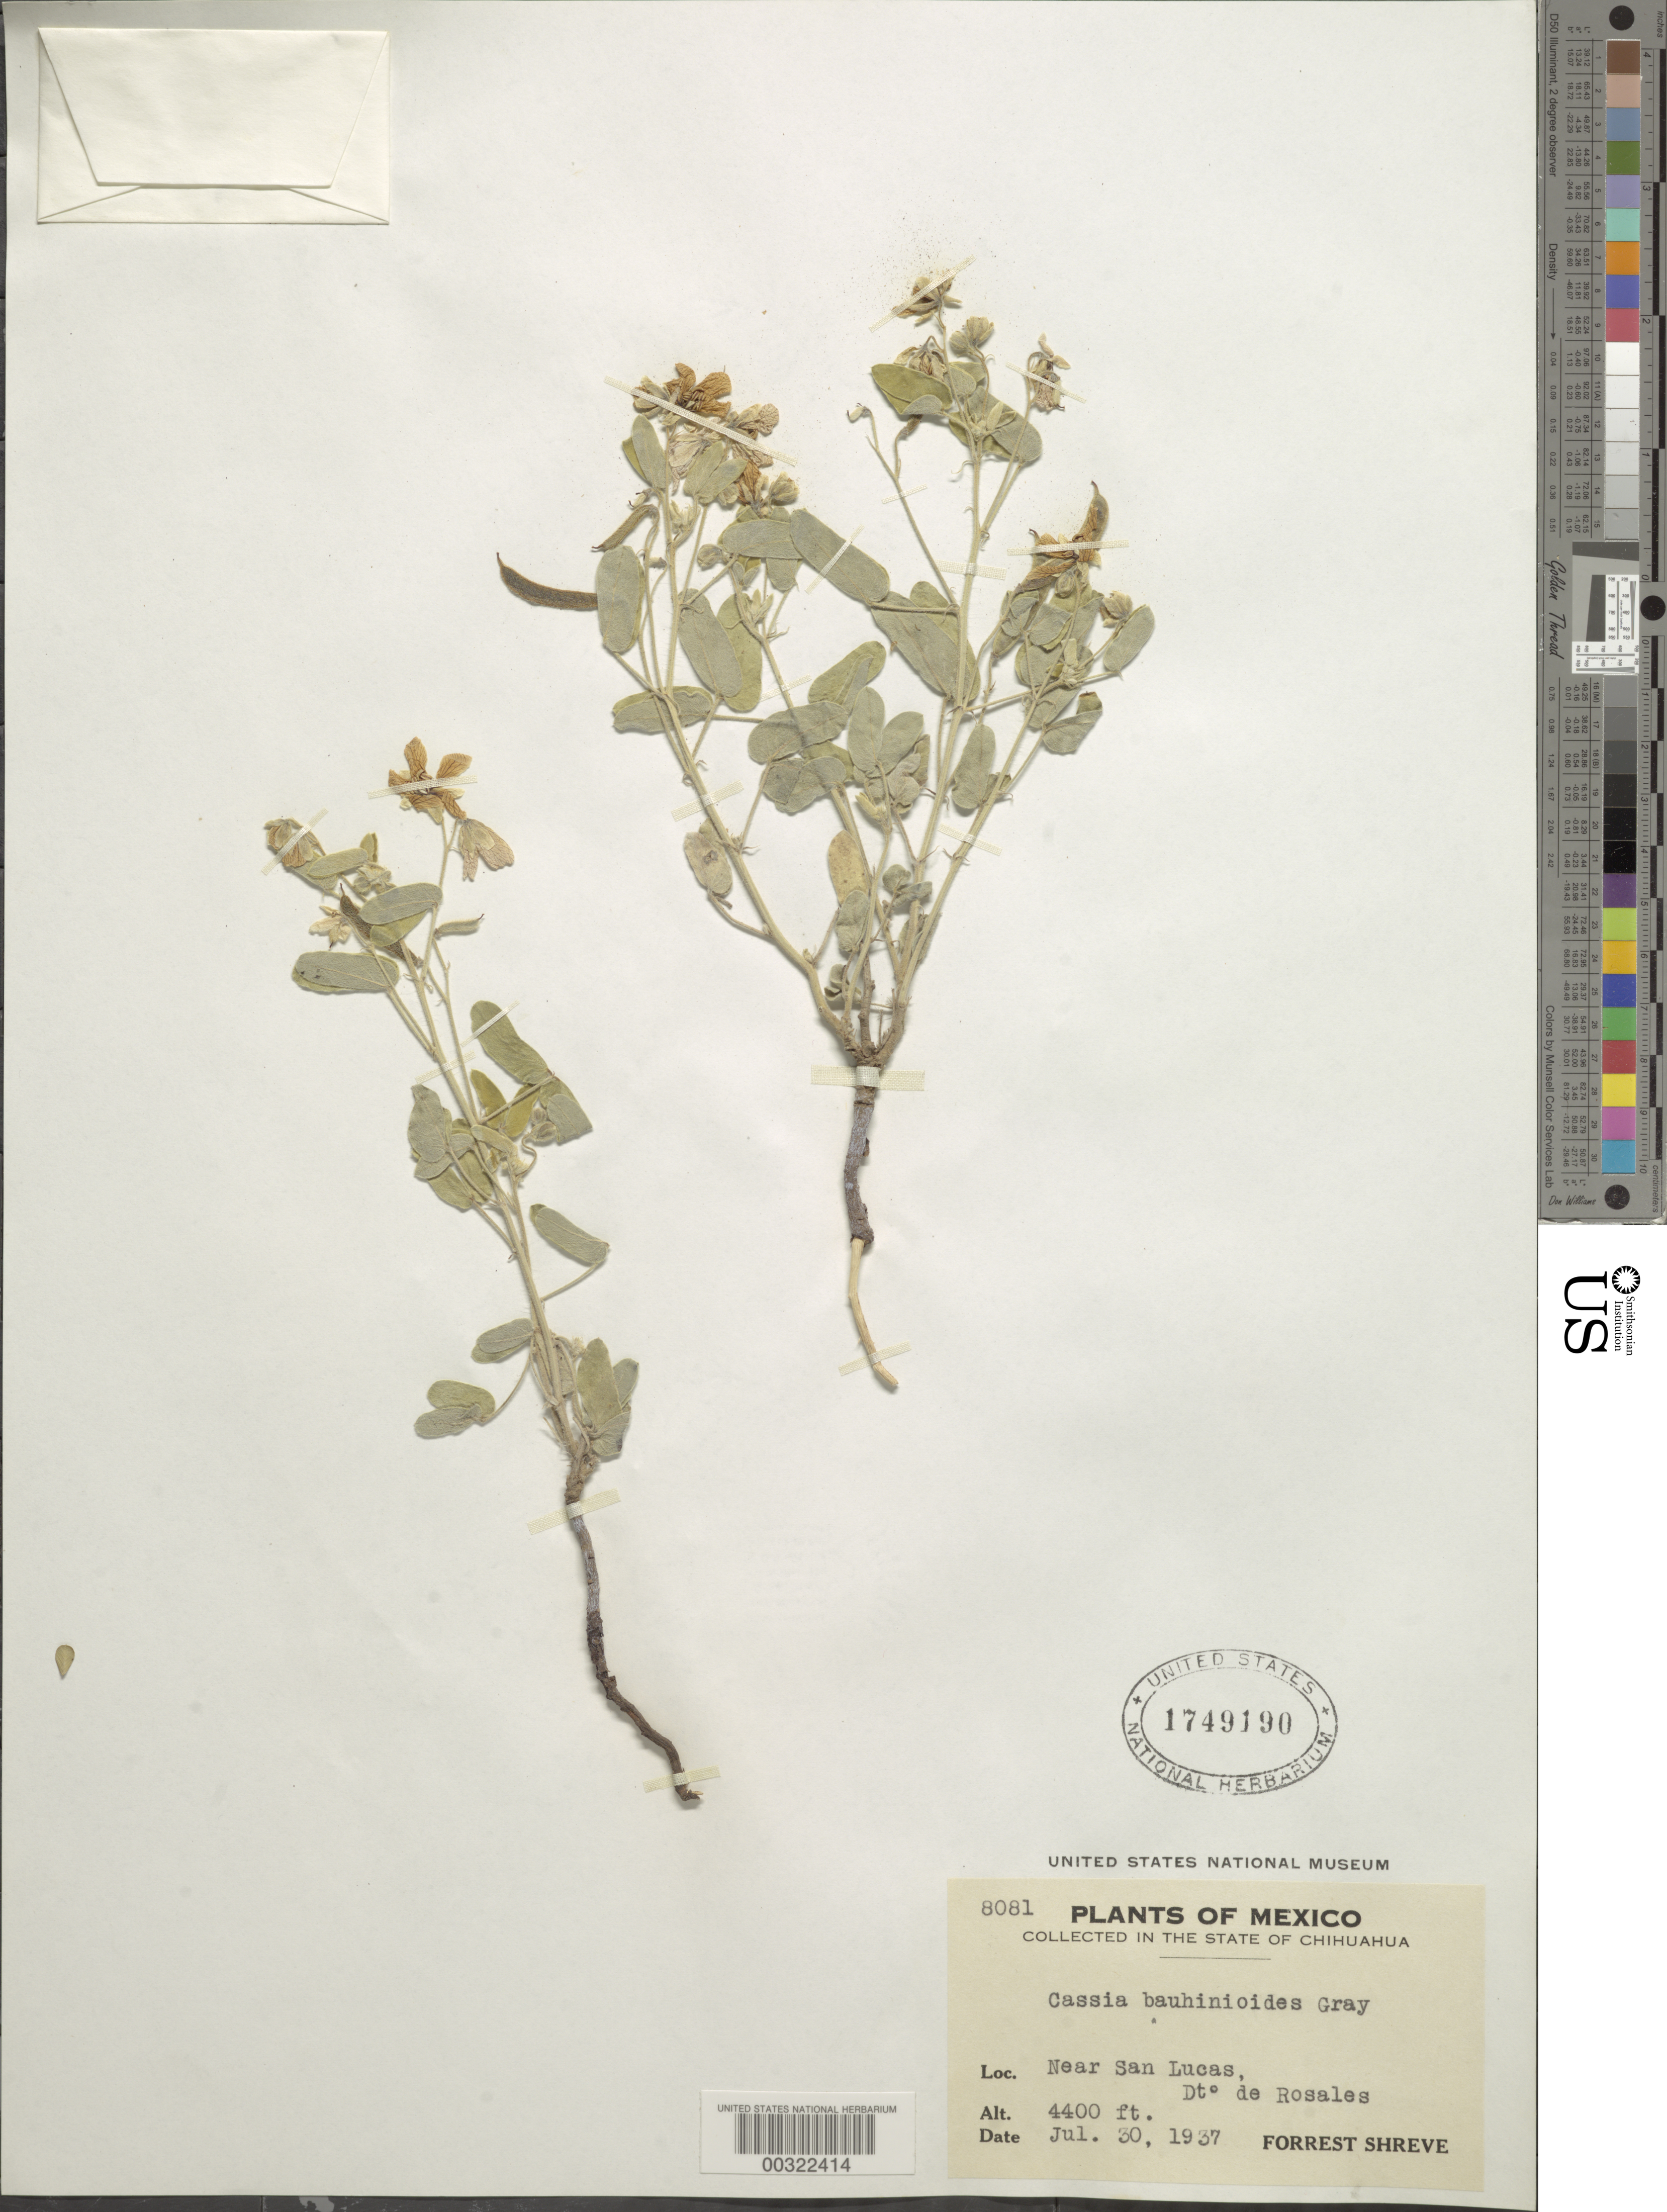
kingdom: Plantae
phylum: Tracheophyta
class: Magnoliopsida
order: Fabales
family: Fabaceae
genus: Senna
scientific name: Senna bauhinioides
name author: (A. Gray) H.S. Irwin & Barneby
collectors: F. Shreve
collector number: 8081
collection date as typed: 30 Jul 1937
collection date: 1937-07-30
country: Mexico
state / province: Chihuahua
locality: Near San Lucas dt. de Rosales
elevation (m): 1341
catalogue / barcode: US 1749190